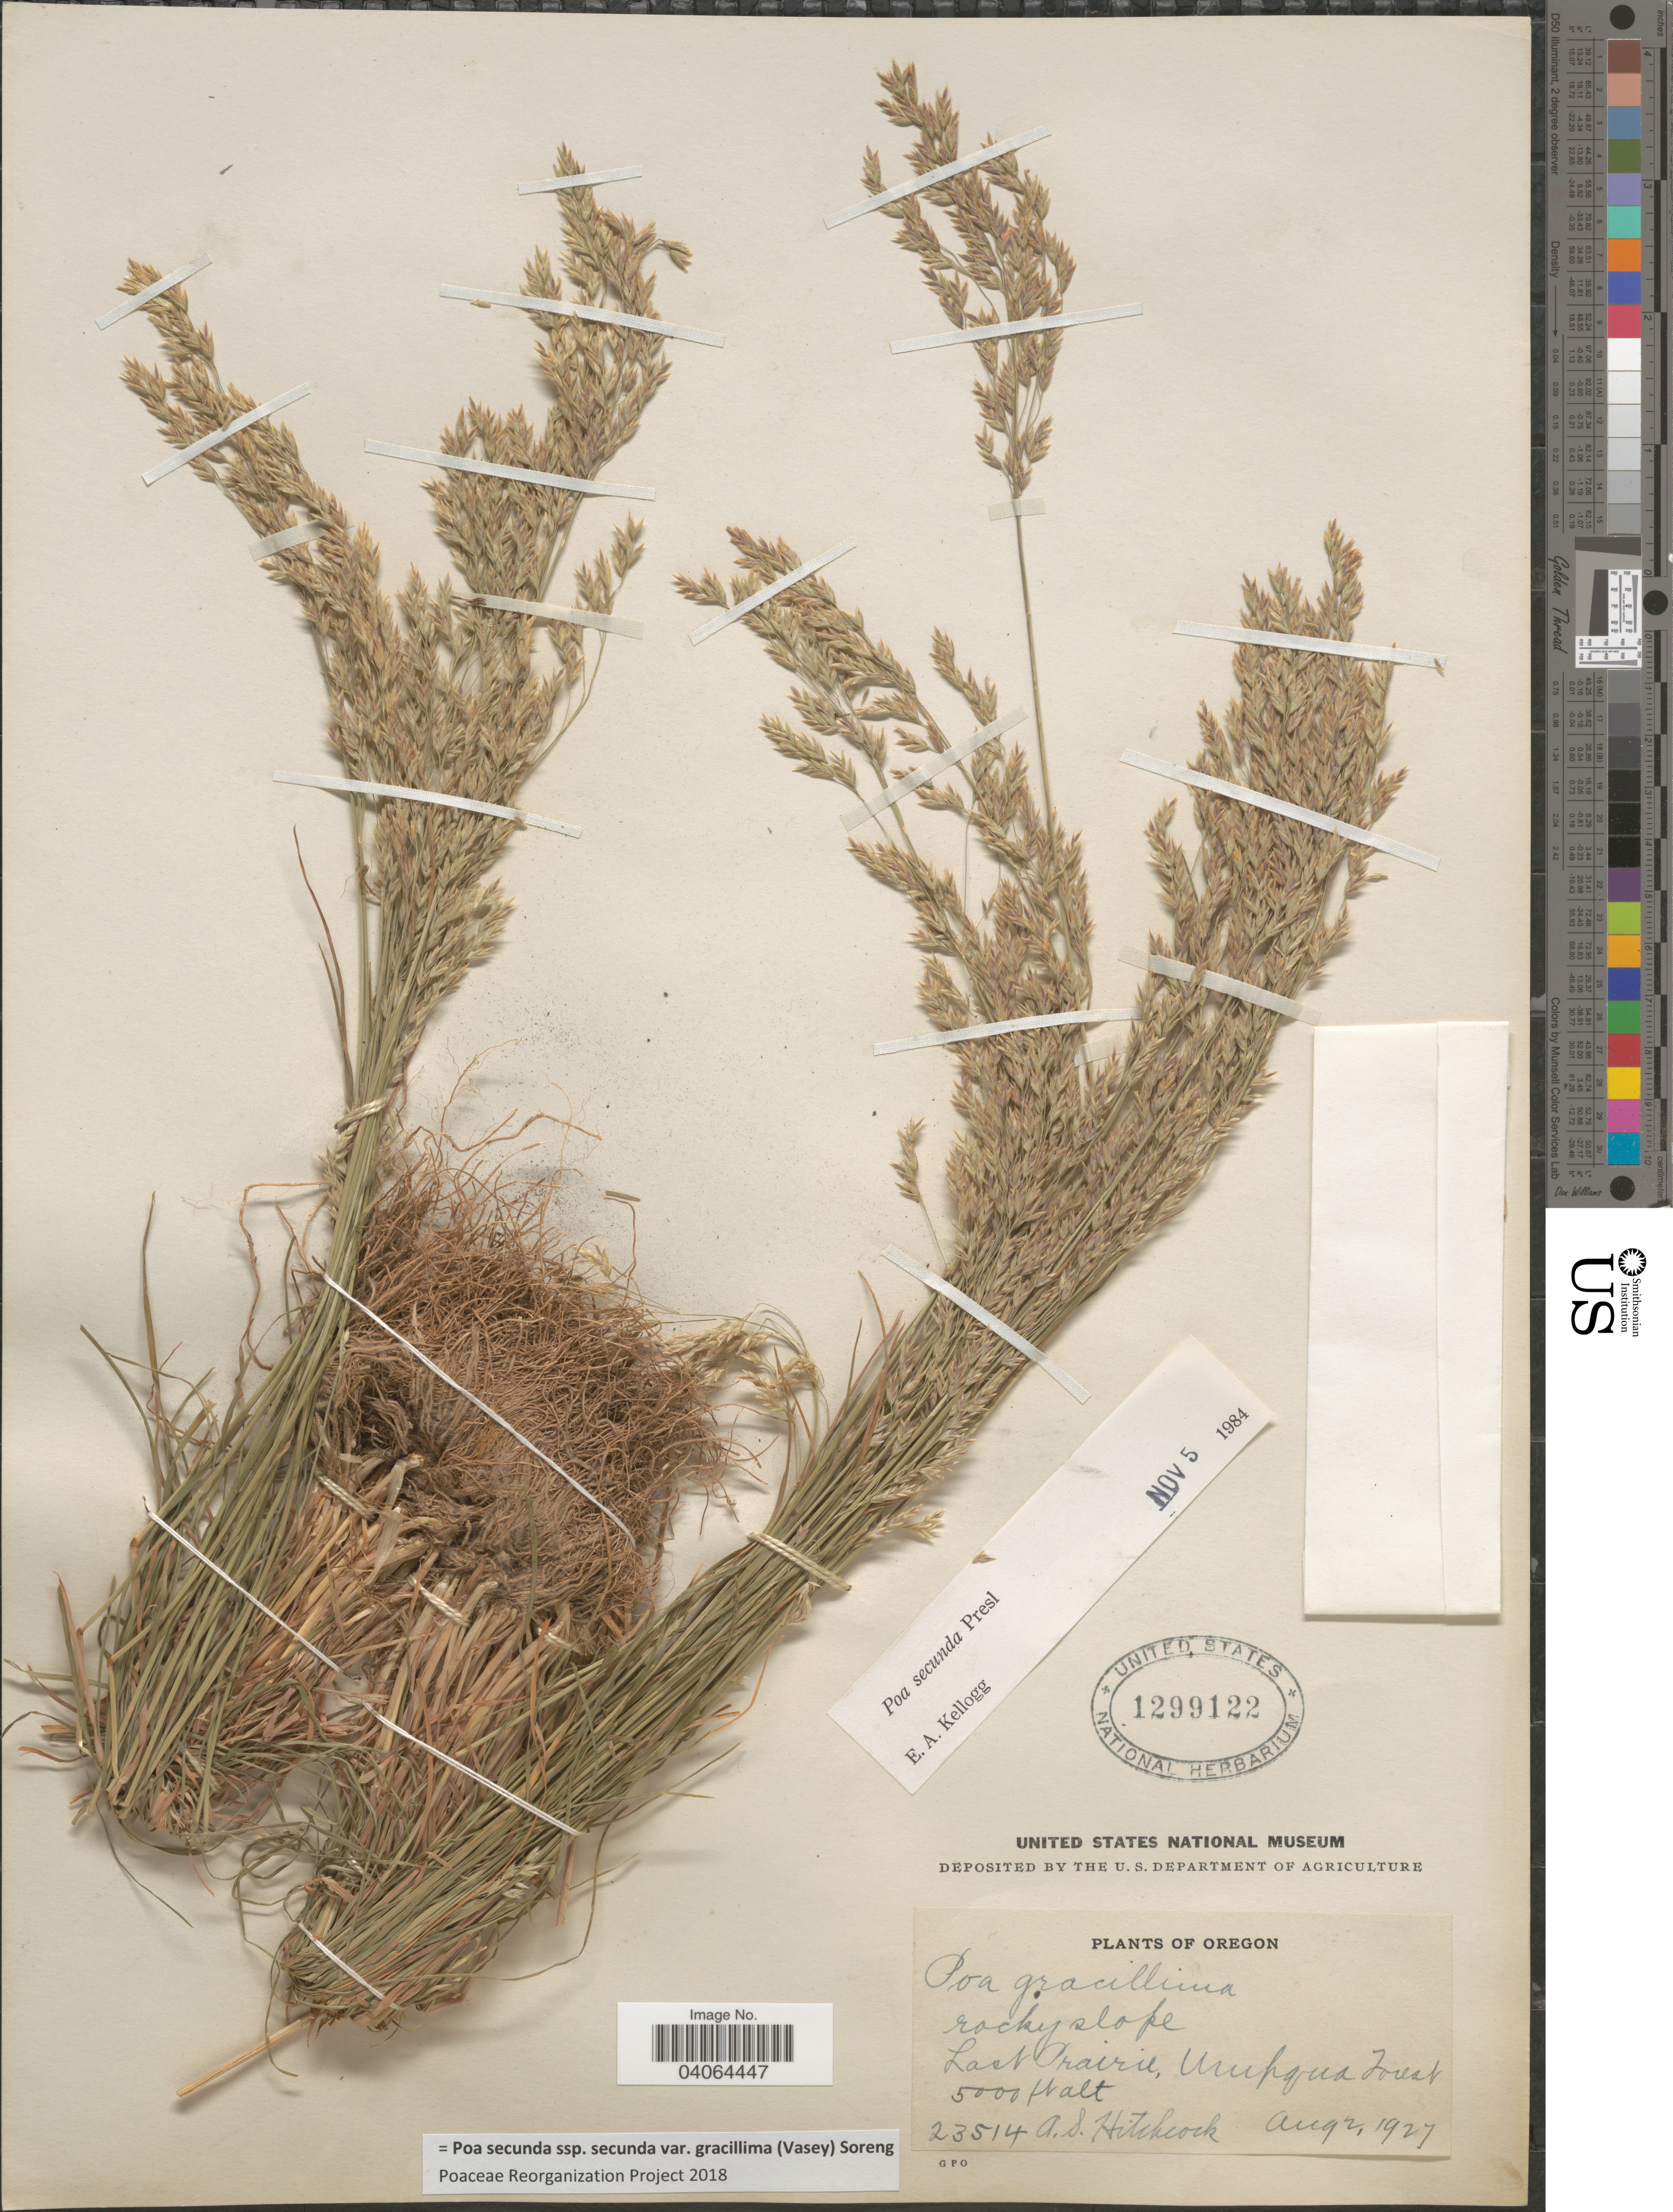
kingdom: Plantae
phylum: Tracheophyta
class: Liliopsida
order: Poales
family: Poaceae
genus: Poa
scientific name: Poa secunda subsp. secunda var. gracillima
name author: (Vasey) Soreng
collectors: A. S. Hitchcock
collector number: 23514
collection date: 1927-08-02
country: United States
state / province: Oregon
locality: Rocky slope Last Prairie, Umpqua Forest.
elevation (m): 1524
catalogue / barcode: US 1299122